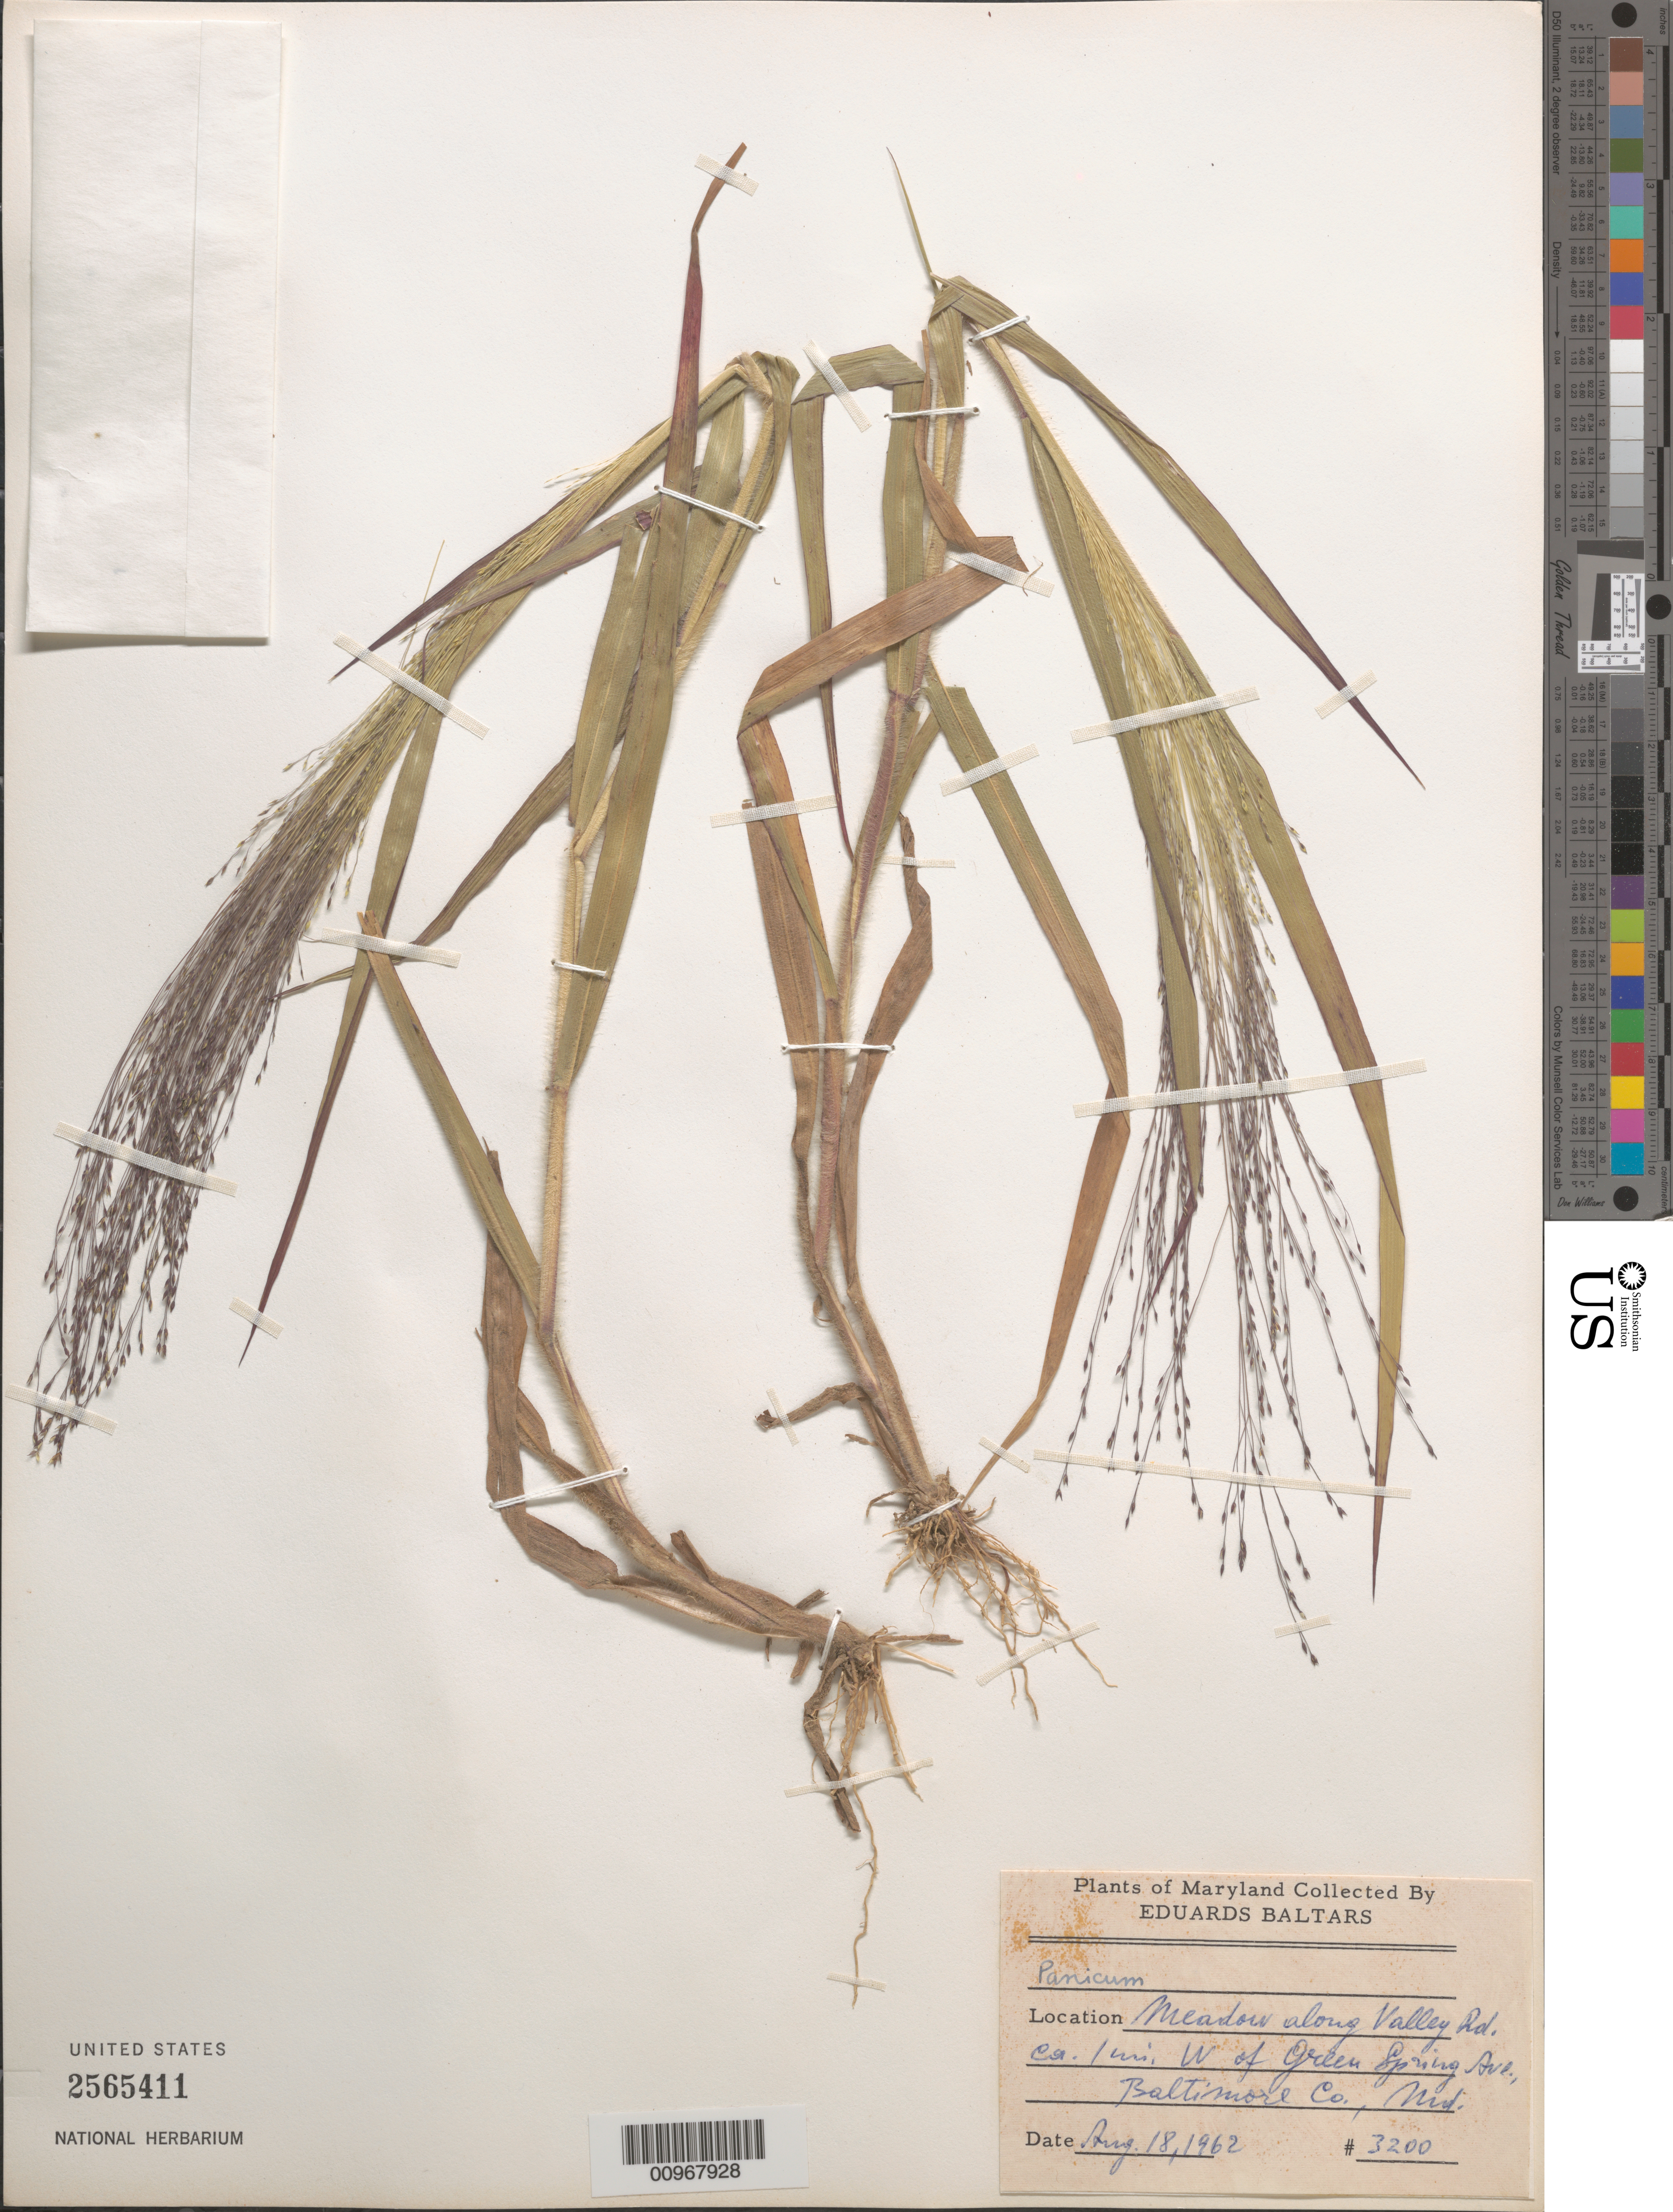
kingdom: Plantae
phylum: Tracheophyta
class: Liliopsida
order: Poales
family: Poaceae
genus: Panicum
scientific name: Panicum sp.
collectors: E. Baltars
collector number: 3200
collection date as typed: Aug. 18, 1962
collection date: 1962-08-18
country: United States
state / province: Maryland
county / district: Baltimore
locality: Along Valley Road ca. 1 mi. W of Green Spring Ave.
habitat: meadow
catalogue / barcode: US 2565411